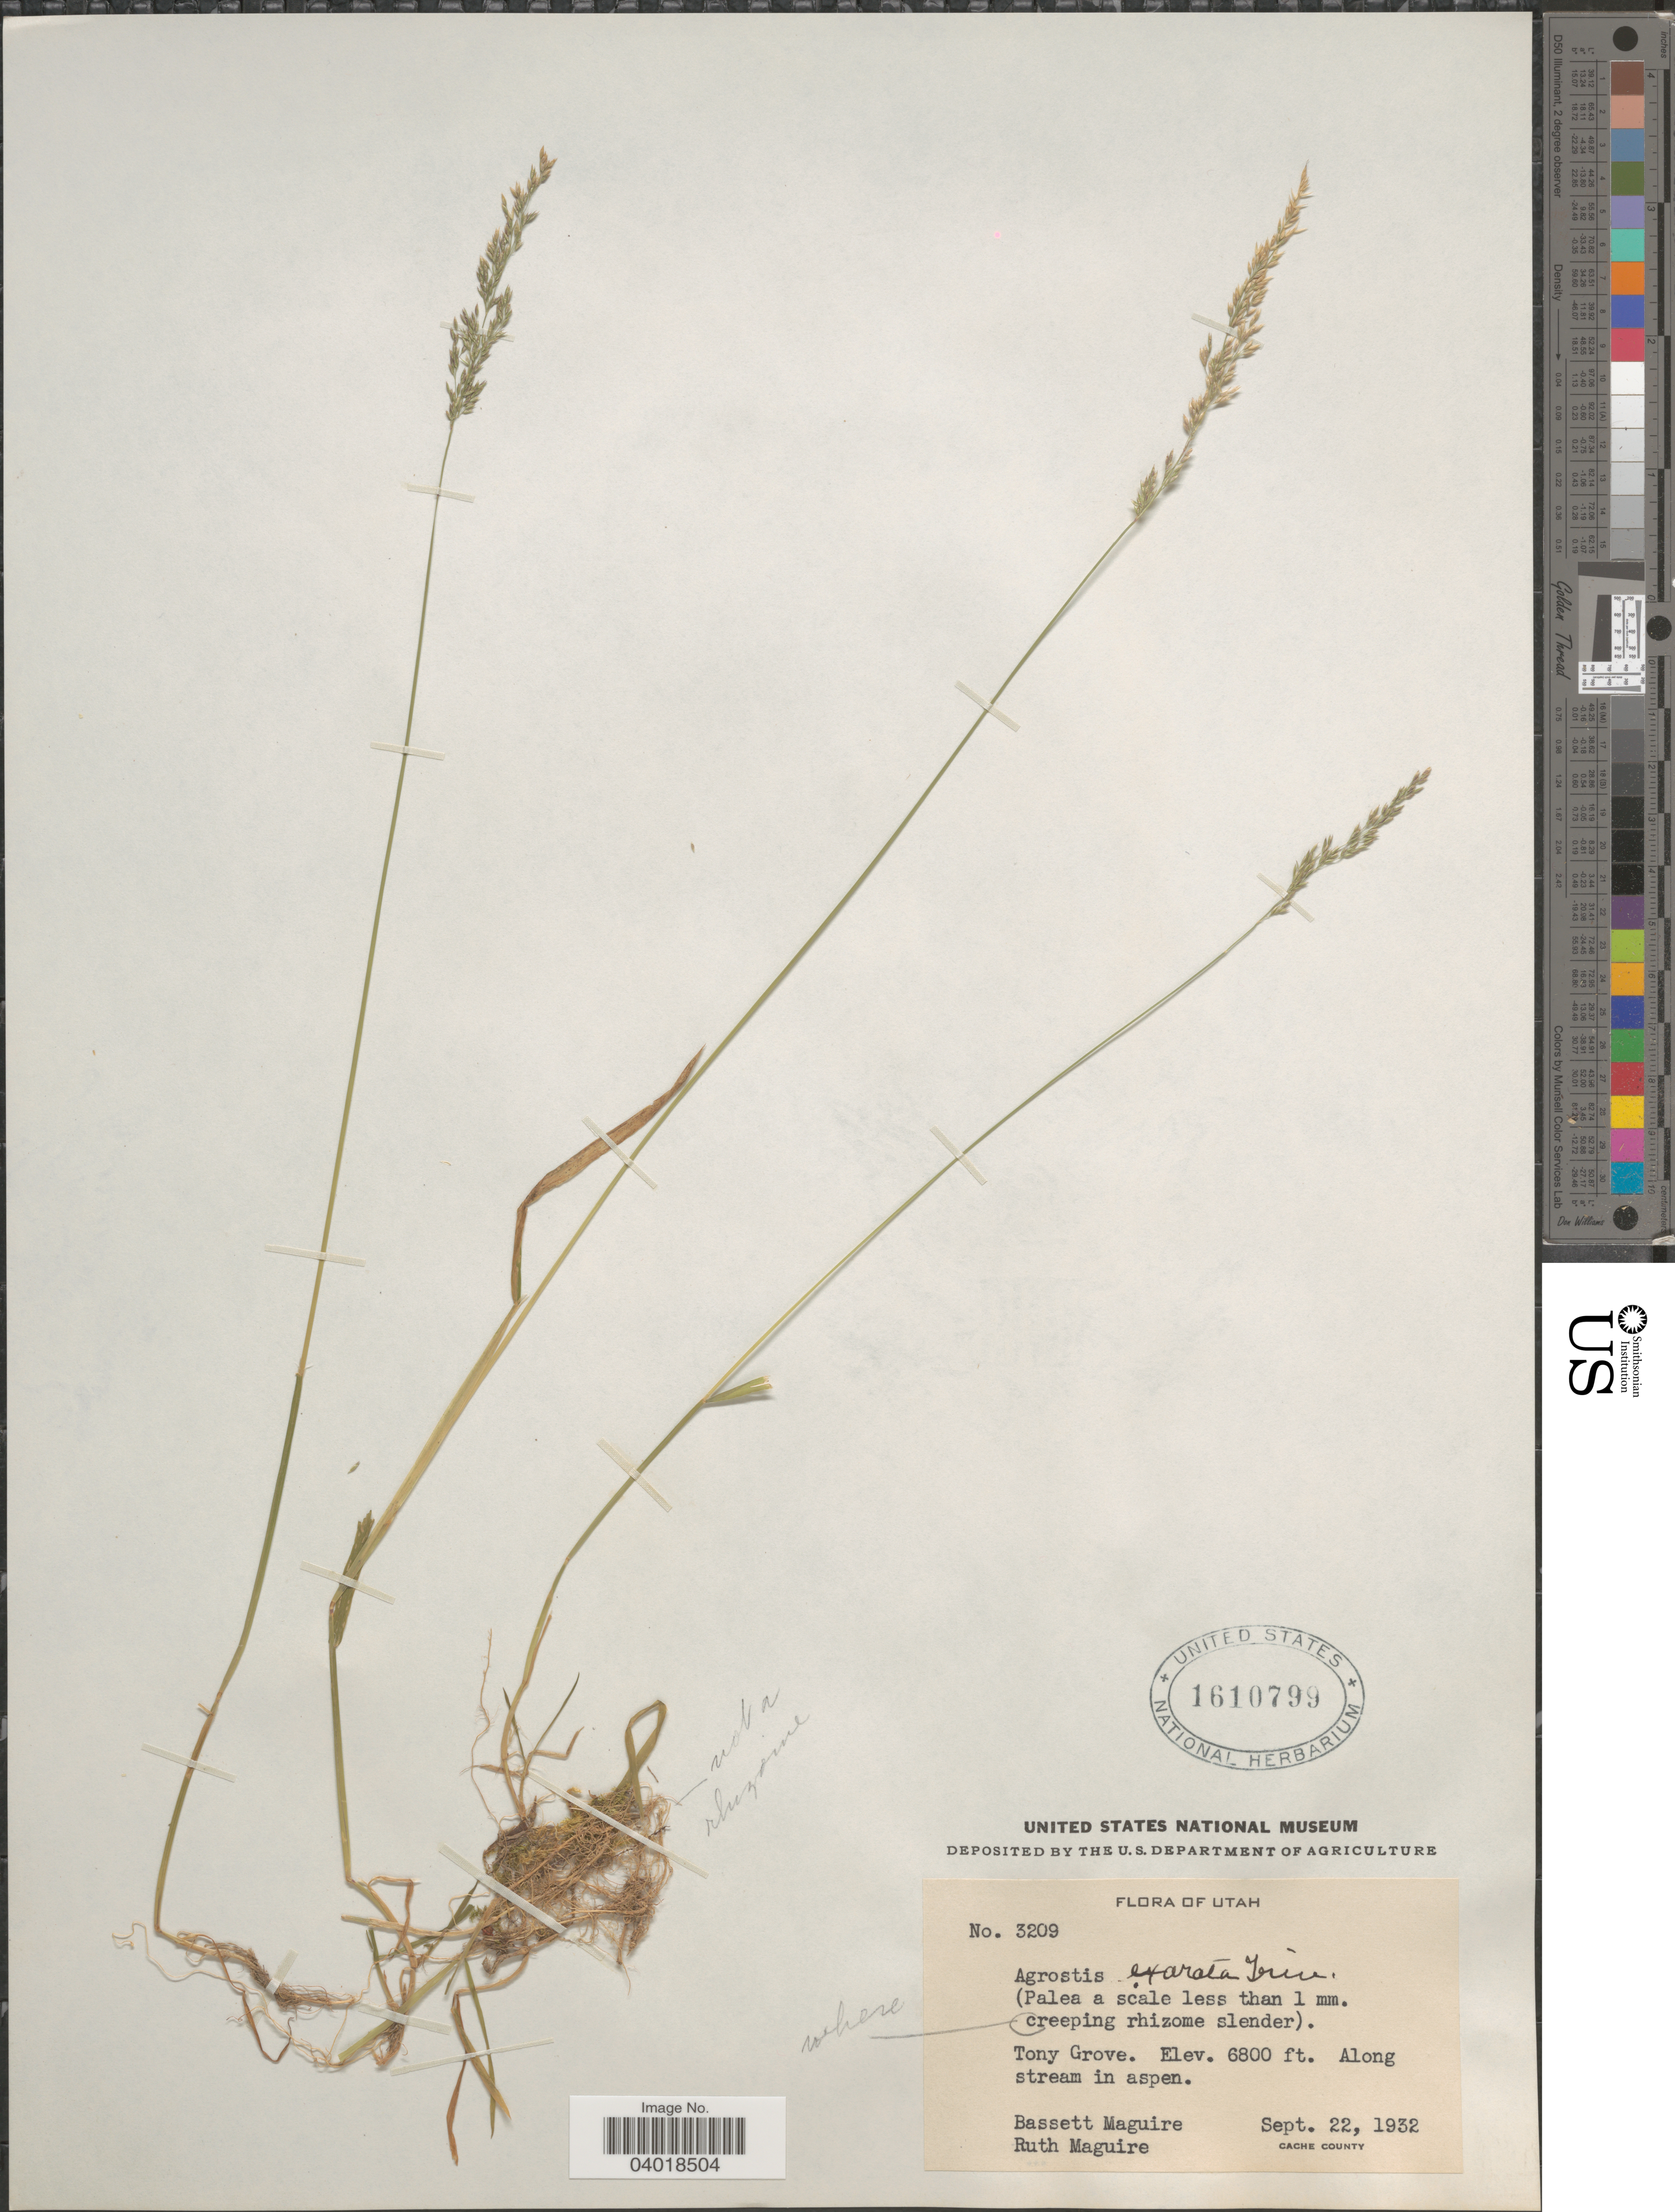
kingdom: Plantae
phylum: Tracheophyta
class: Liliopsida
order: Poales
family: Poaceae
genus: Agrostis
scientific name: Agrostis exarata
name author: Trin.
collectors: B. Maguire & R. R. Maguire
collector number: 3209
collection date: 1932-09-22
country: United States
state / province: Utah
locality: Tony Grove. Cache County.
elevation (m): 2073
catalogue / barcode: US 1610799